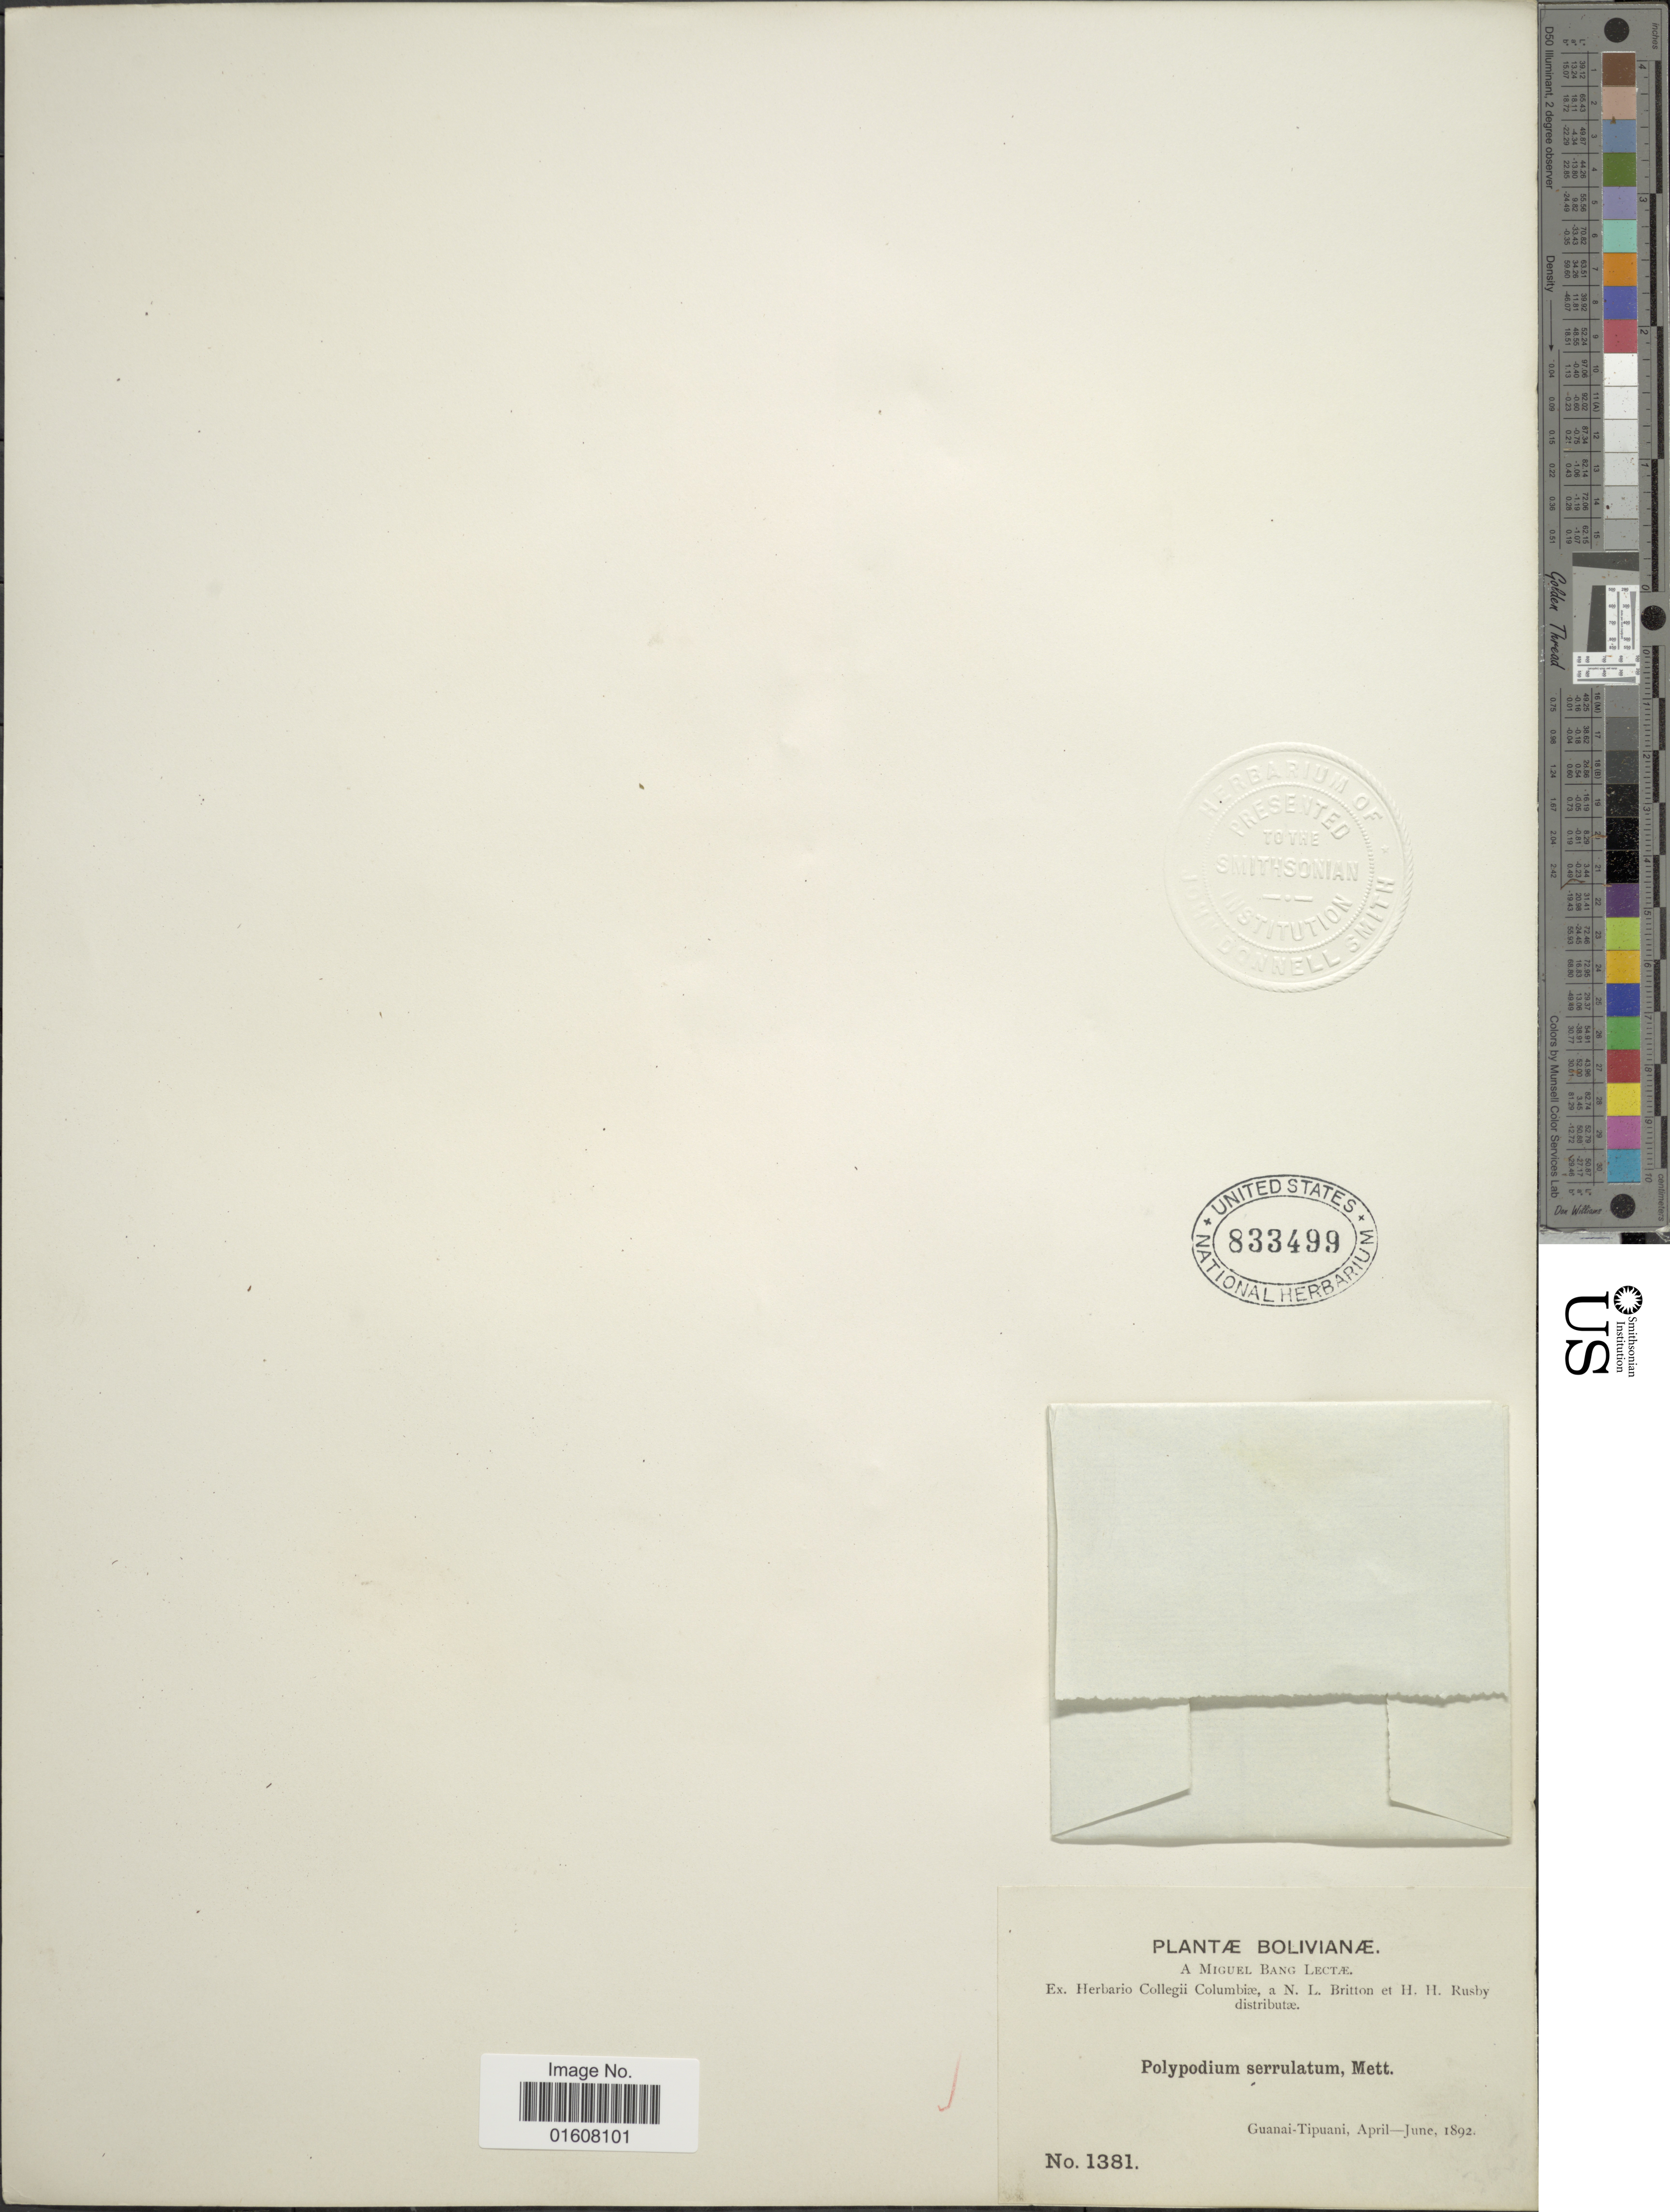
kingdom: Plantae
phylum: Tracheophyta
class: Polypodiopsida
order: Polypodiales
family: Polypodiaceae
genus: Cochlidium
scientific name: Cochlidium serrulatum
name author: (Sw.) L.E. Bishop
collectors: M. Bang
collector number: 1381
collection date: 1892-04/1892-06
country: Bolivia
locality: Guanai-Tipuani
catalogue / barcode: US 833499